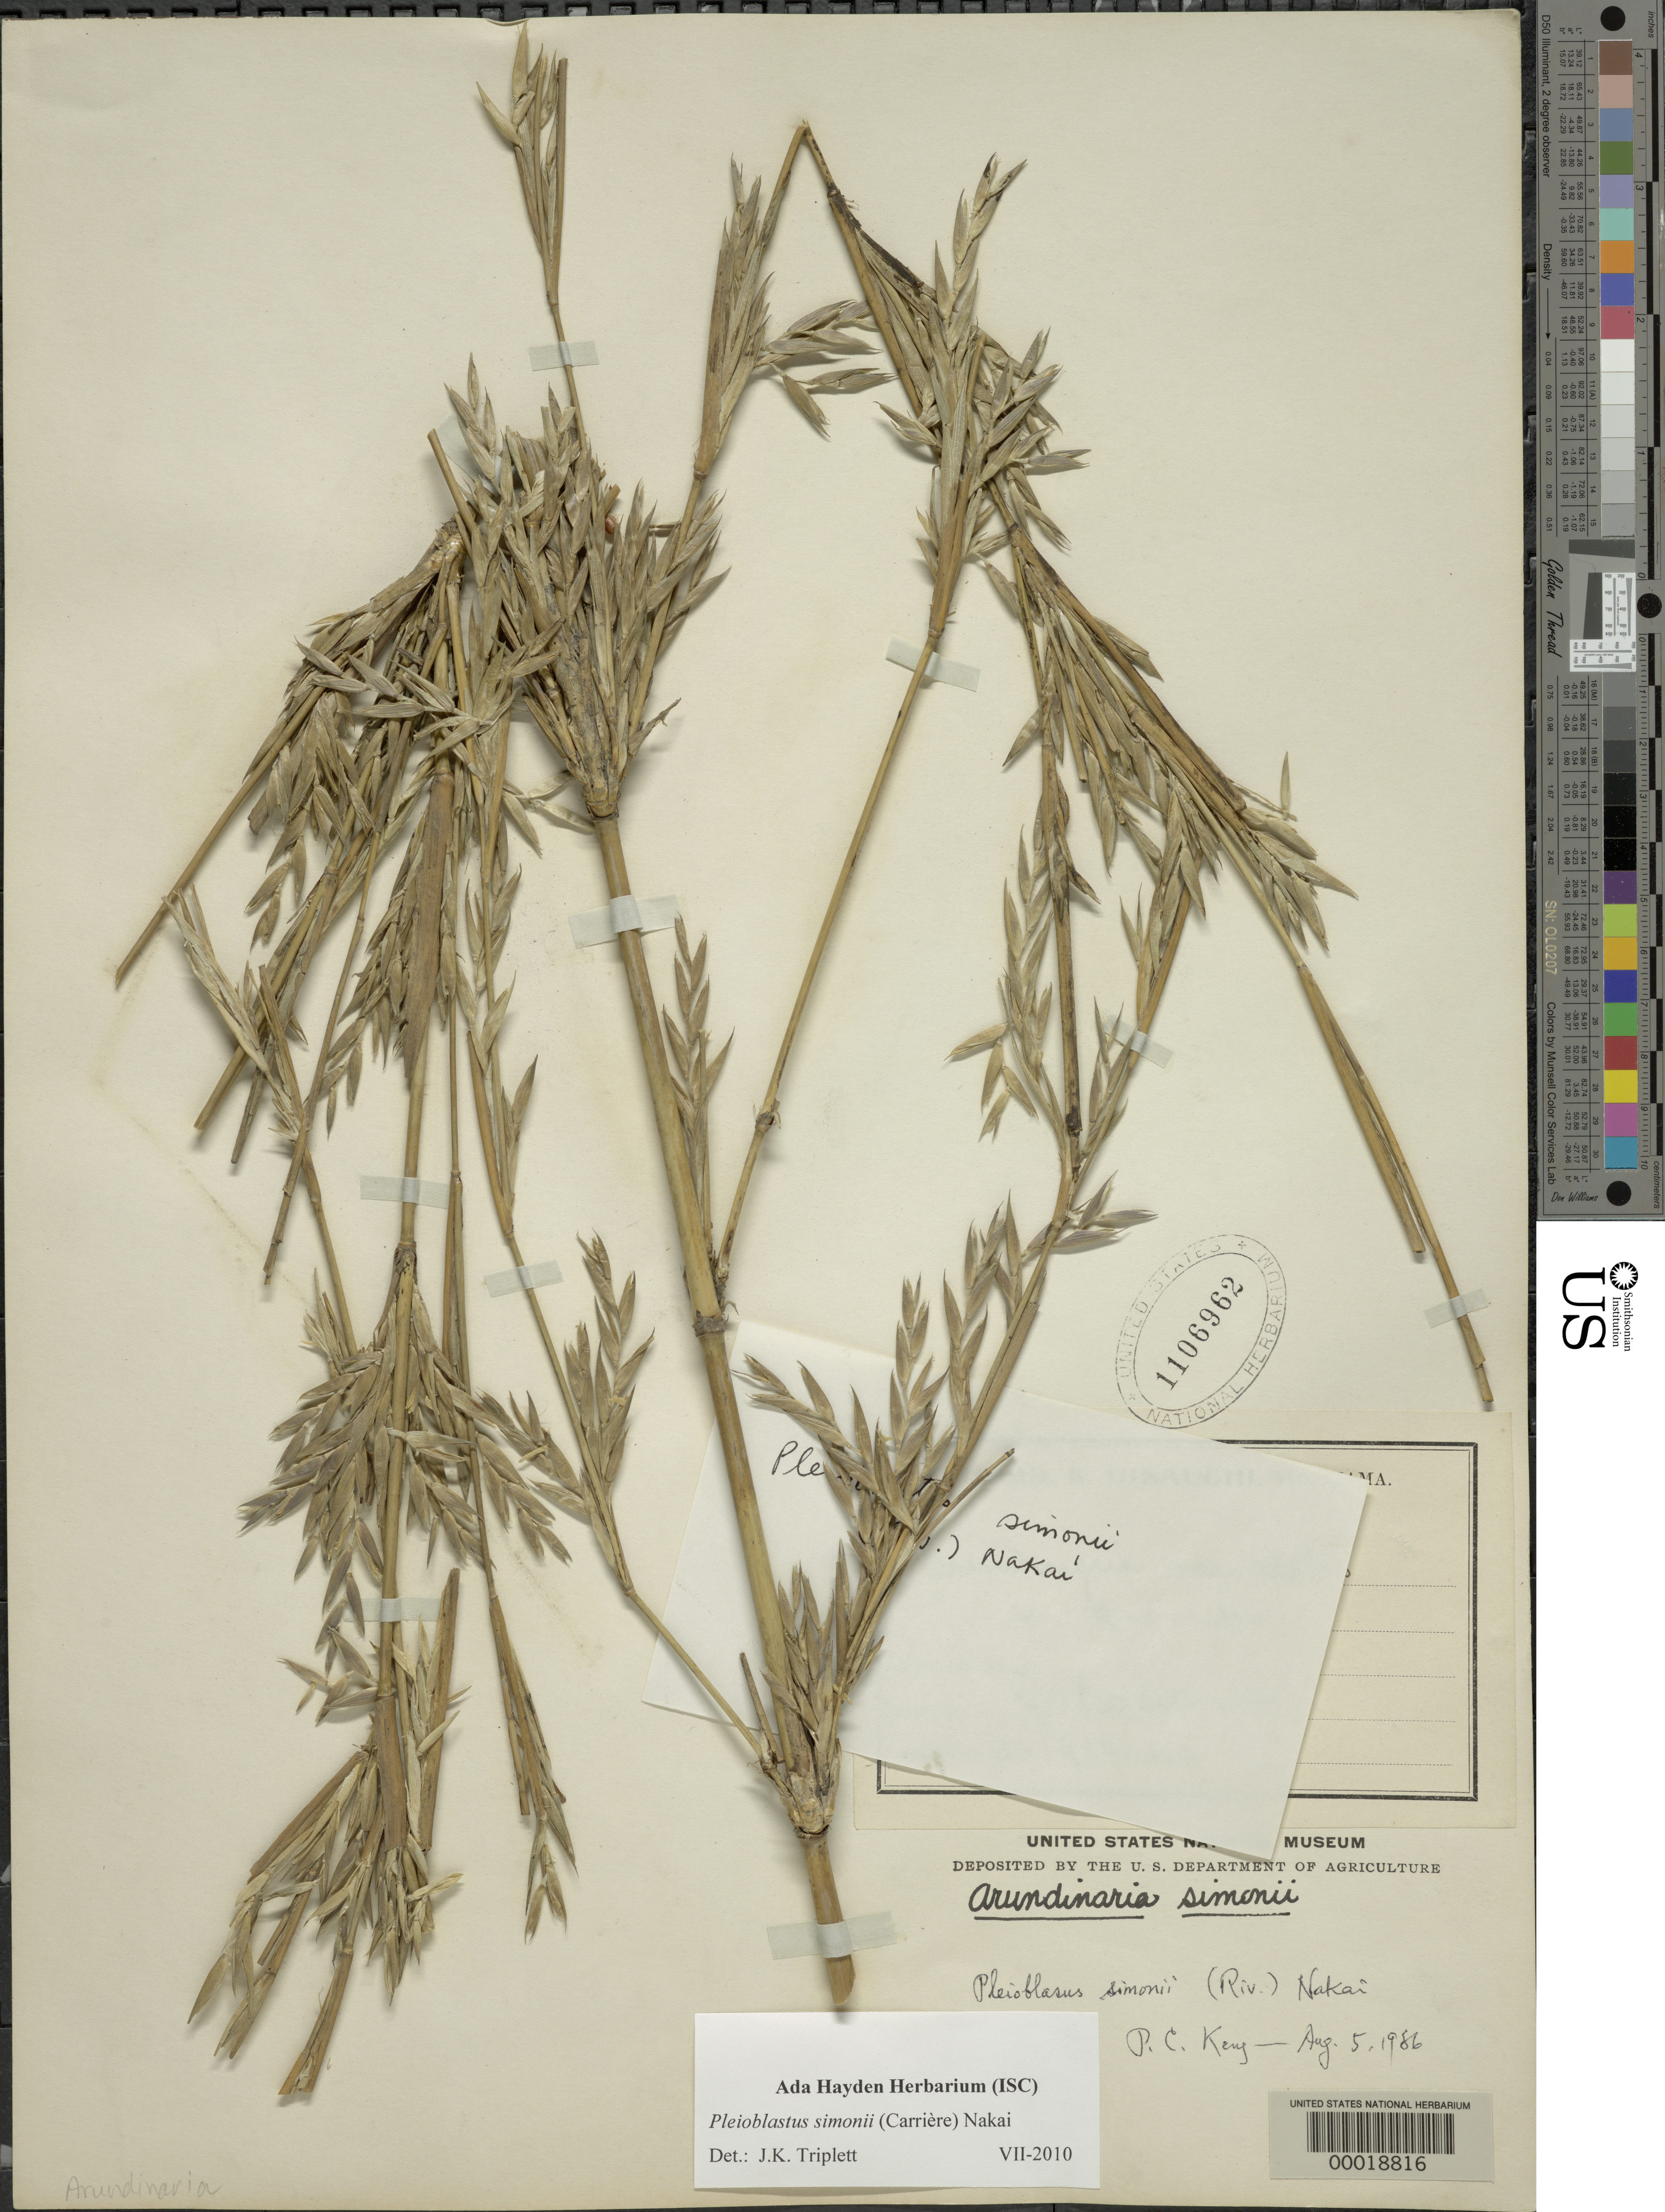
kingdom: Plantae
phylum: Tracheophyta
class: Liliopsida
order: Poales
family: Poaceae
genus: Pleioblastus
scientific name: Pleioblastus simonii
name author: (Carrière) Nakai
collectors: K. Hisauchi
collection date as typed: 01 Apr 1919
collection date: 1919-04-01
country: Japan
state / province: Kanagawa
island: Honshu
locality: Yokohama.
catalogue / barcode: US 1106962